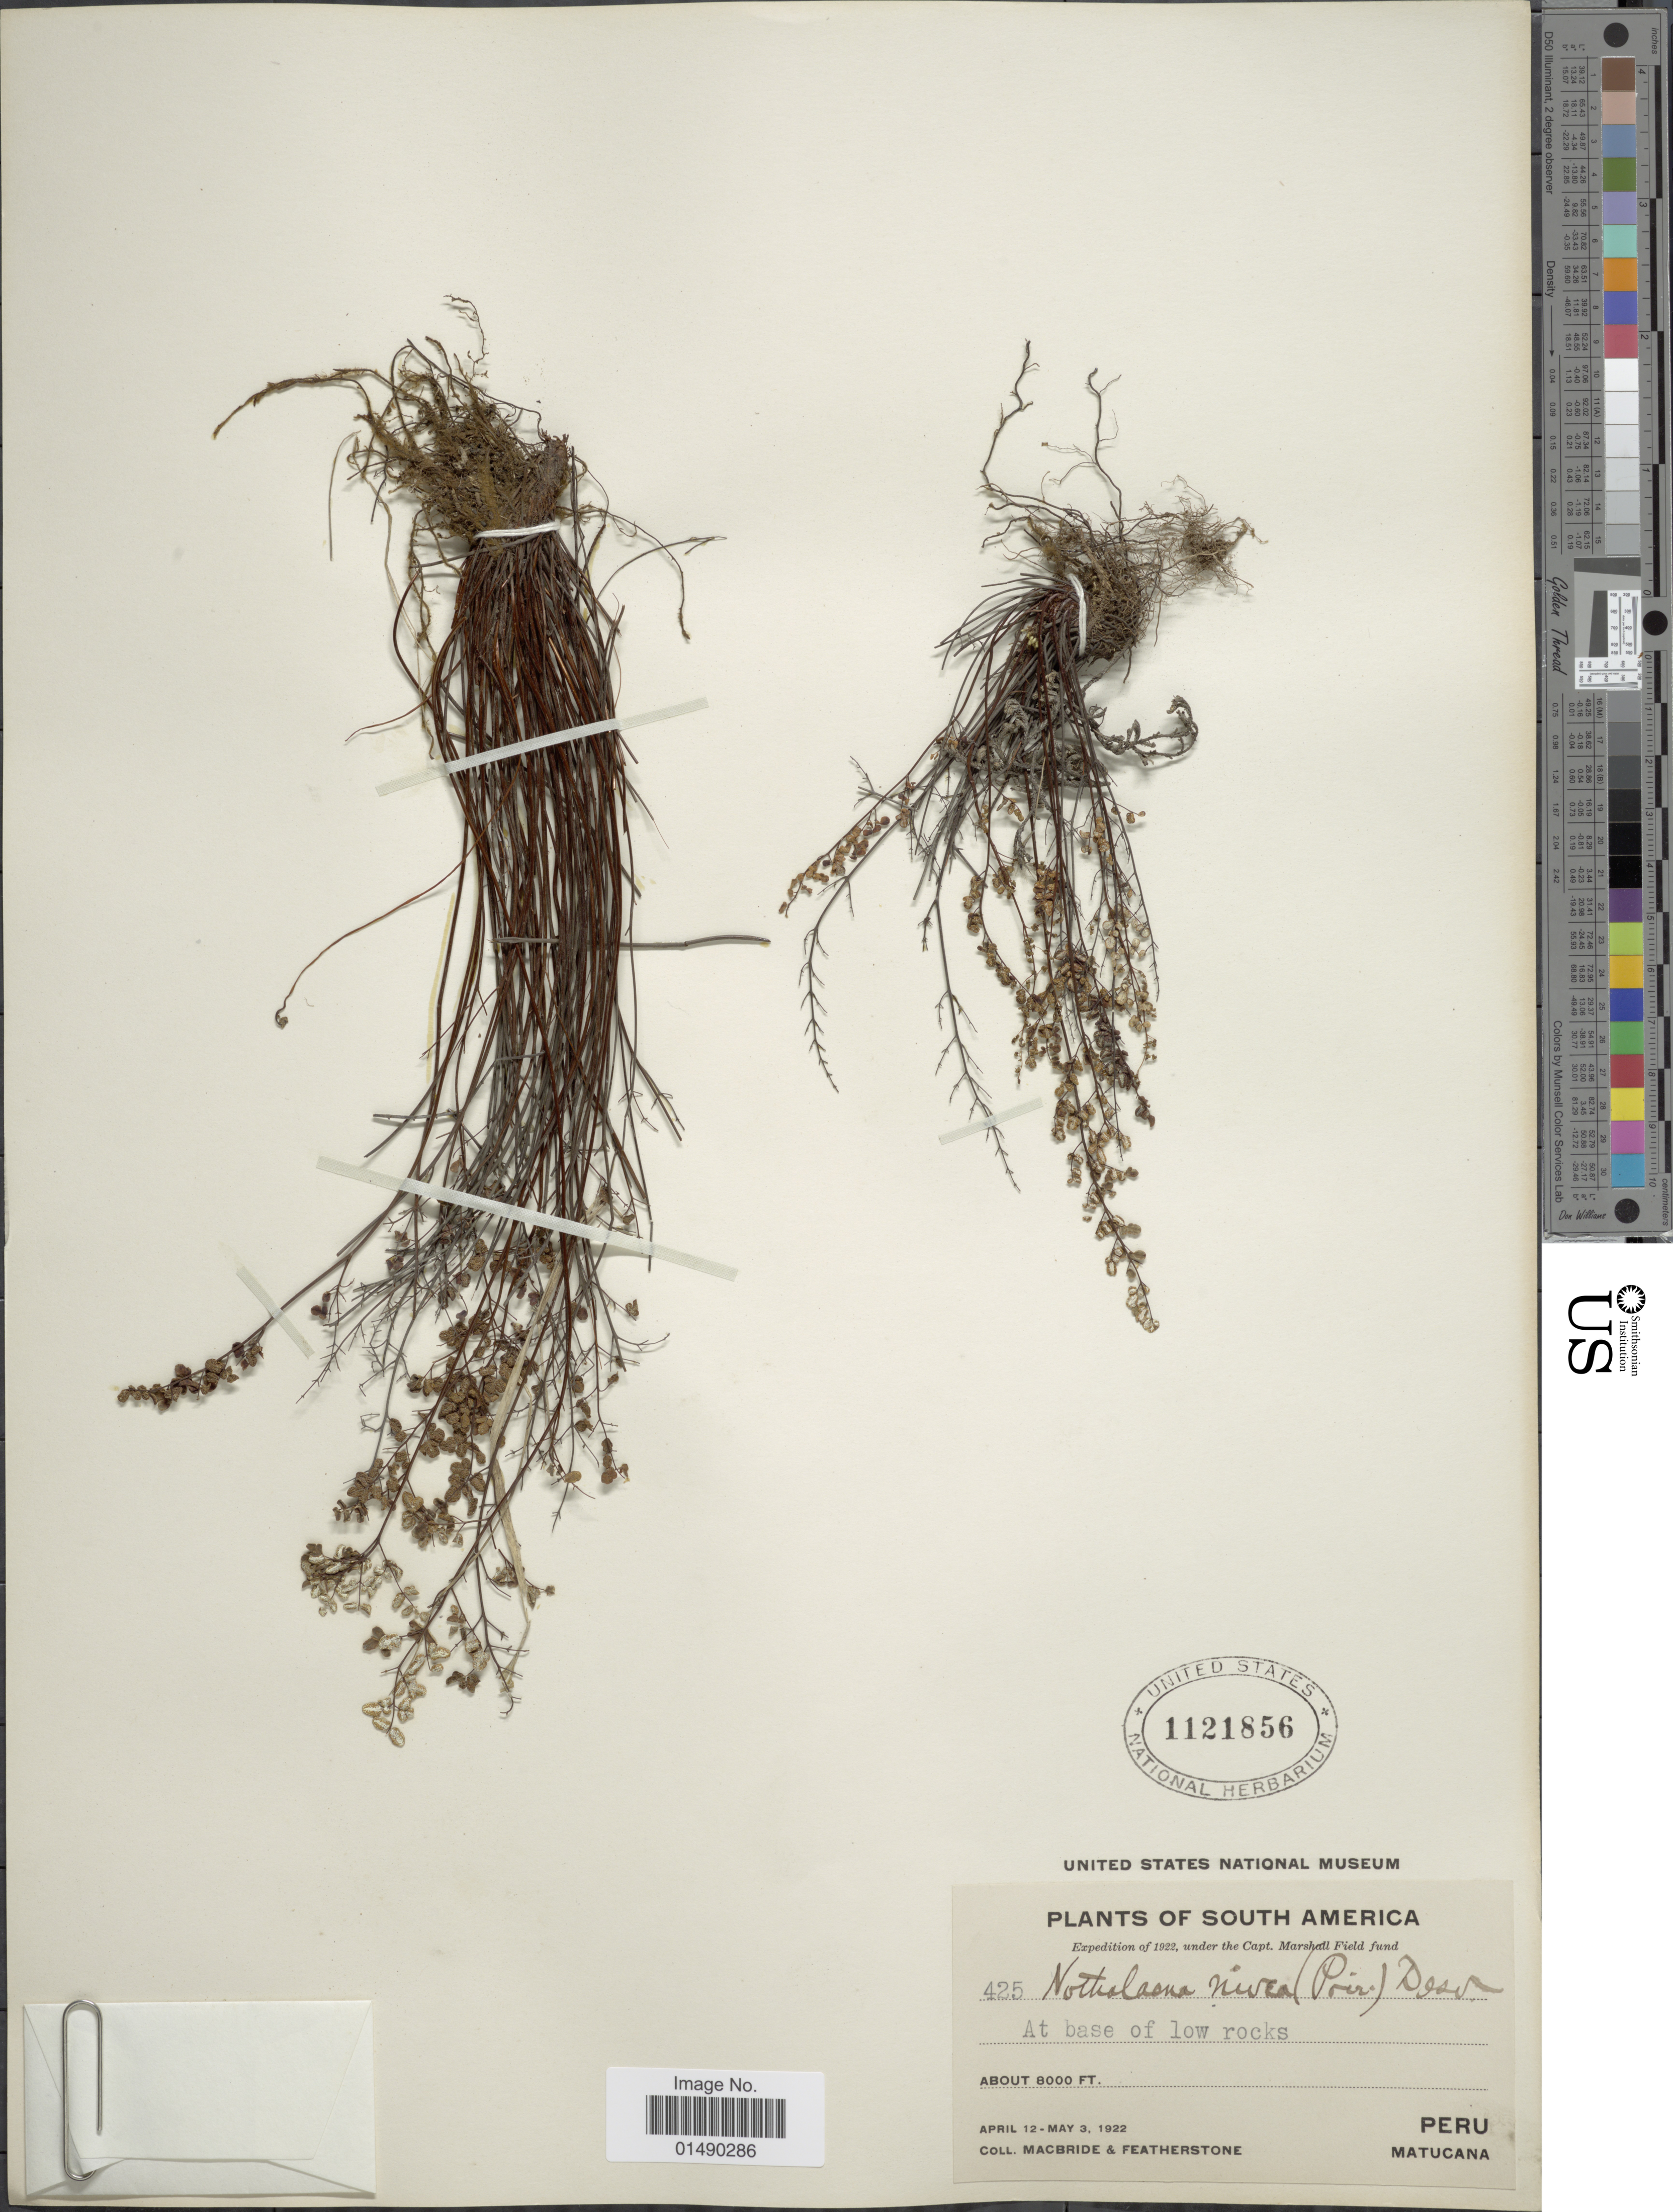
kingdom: Plantae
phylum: Tracheophyta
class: Polypodiopsida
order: Polypodiales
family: Pteridaceae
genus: Argyrochosma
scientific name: Argyrochosma nivea var. nivea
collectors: Macbride, -- & -. Featherstone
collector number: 425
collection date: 1922-04-12/1922-05-03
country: Peru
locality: Peru, Matucana,South America.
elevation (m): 2438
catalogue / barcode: US 1121856